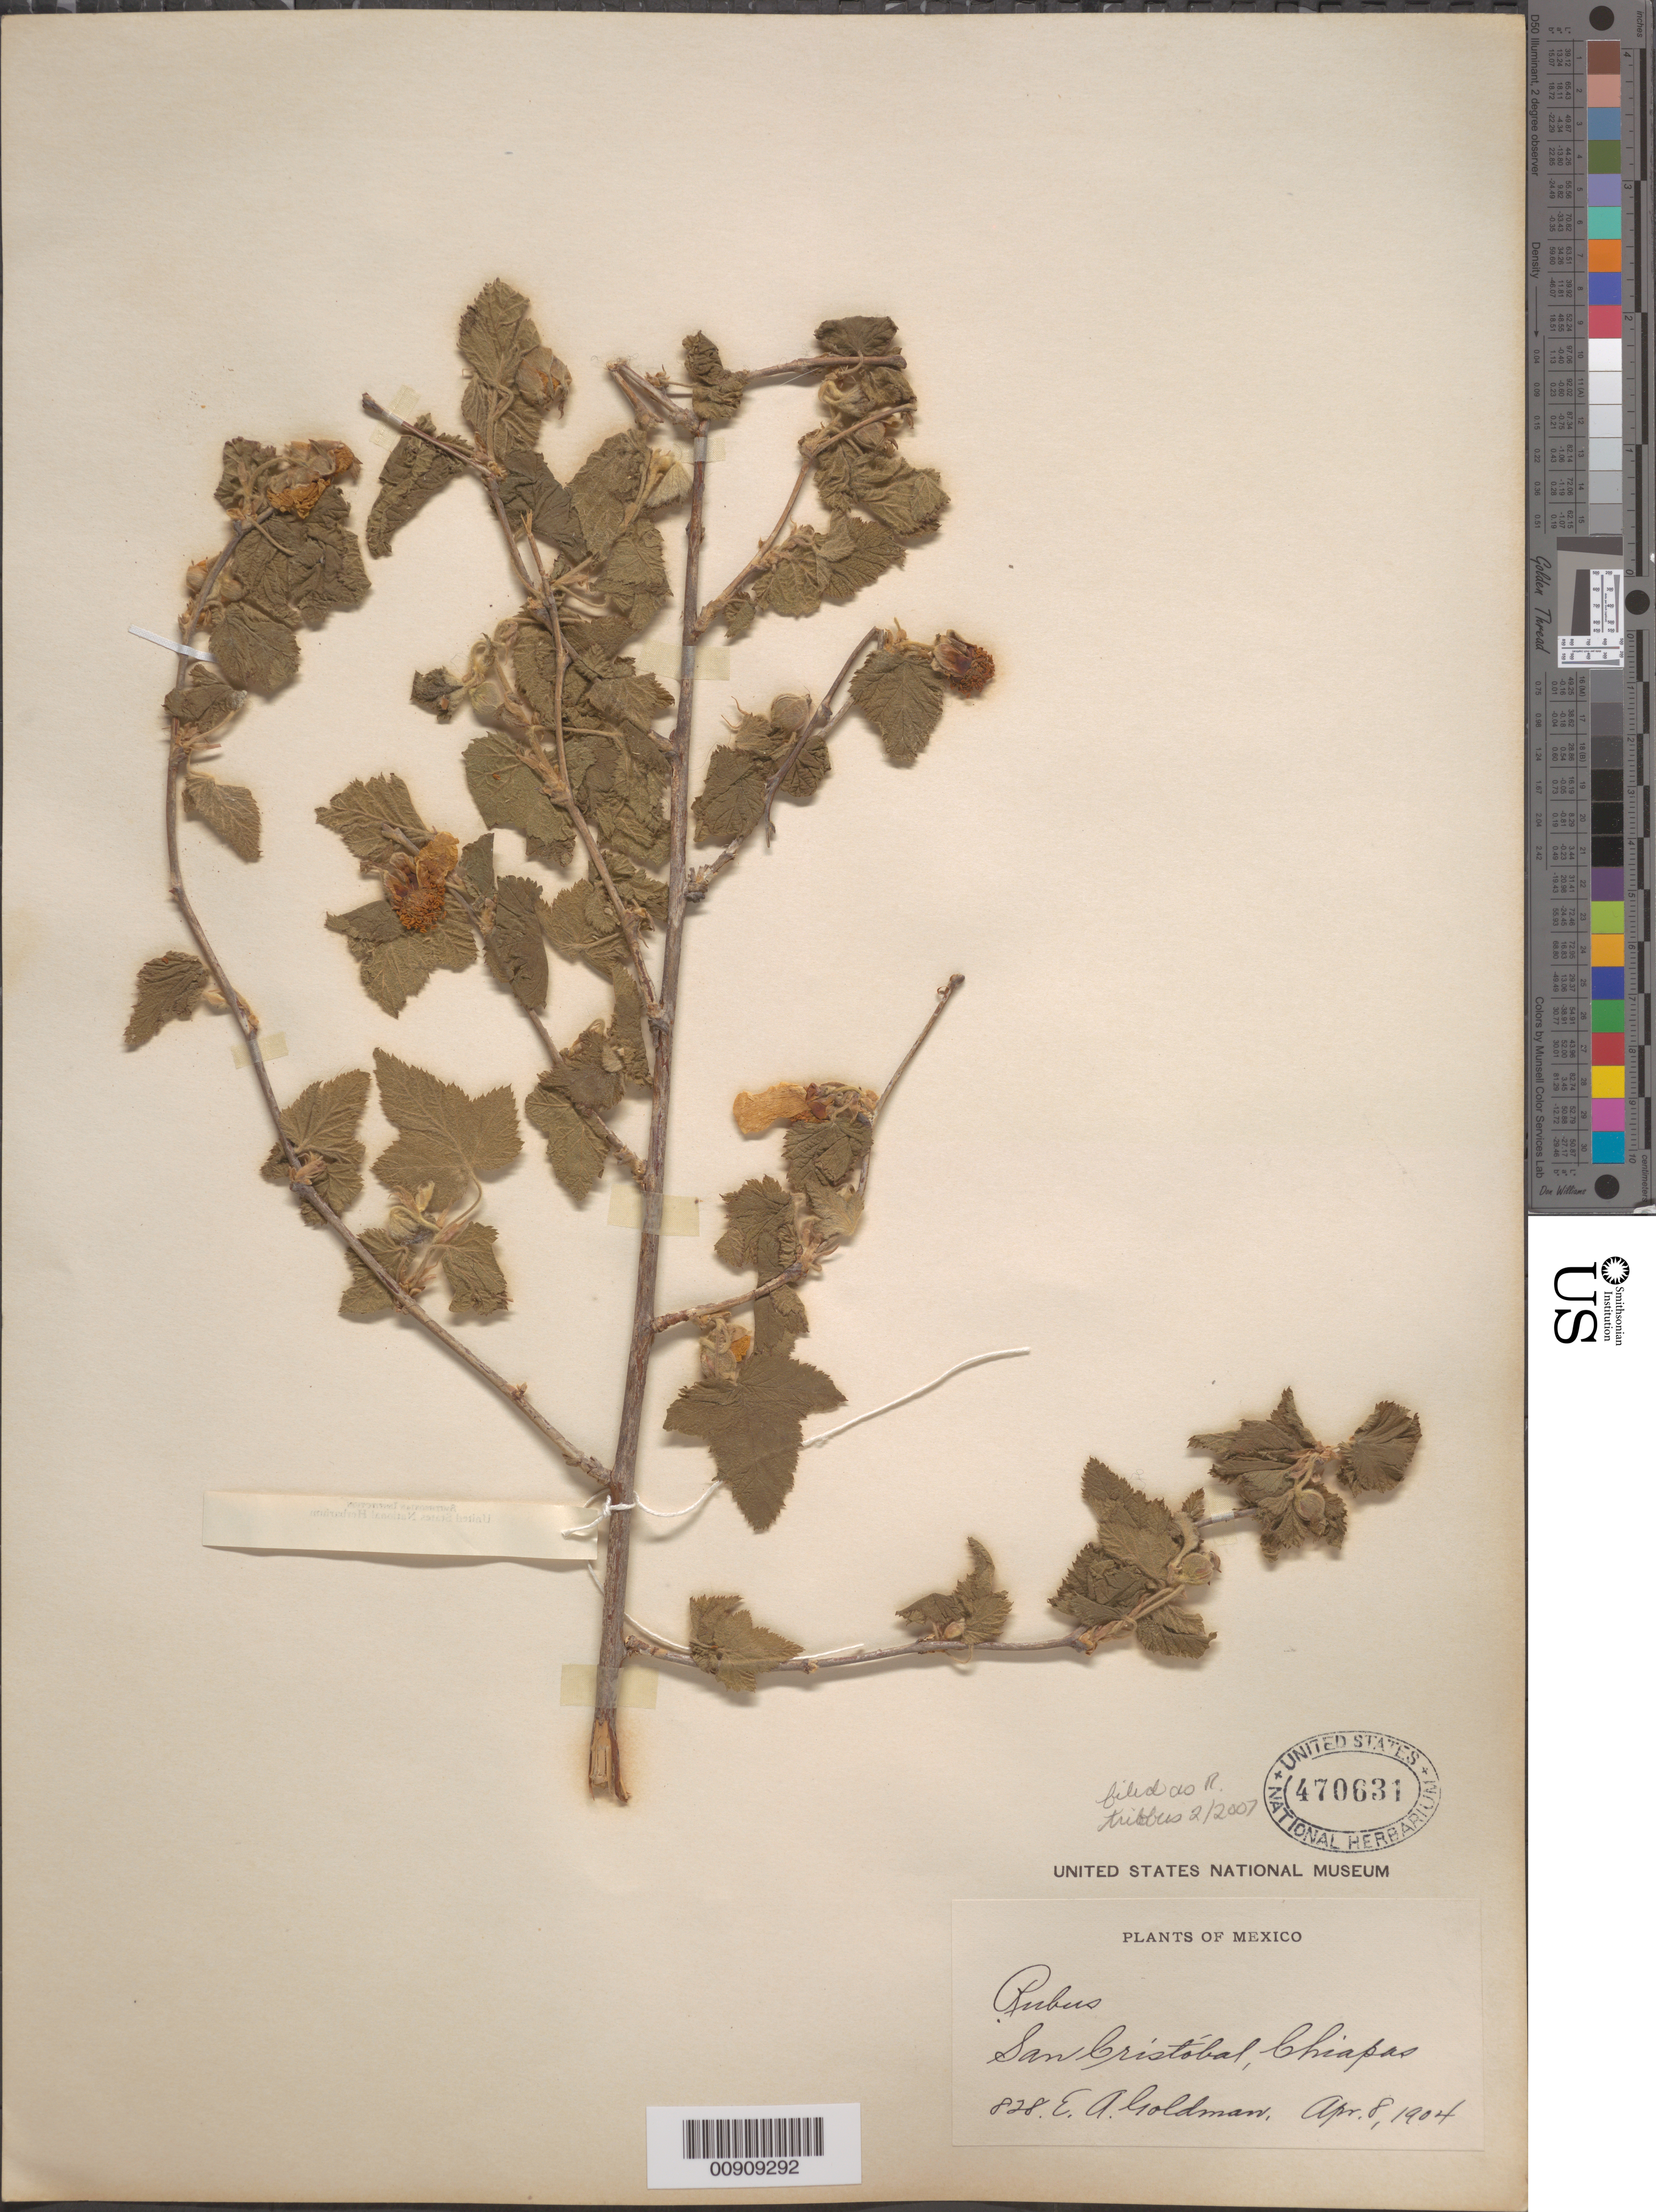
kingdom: Plantae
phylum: Tracheophyta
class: Magnoliopsida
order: Rosales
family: Rosaceae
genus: Rubus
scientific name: Rubus trilobus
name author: Moc. & Sessé ex Ser.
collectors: E. A. Goldman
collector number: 828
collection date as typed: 08 Apr 1904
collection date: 1904-04-08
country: Mexico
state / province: Chiapas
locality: San Cristóbal, Chiapas.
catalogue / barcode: US 470631